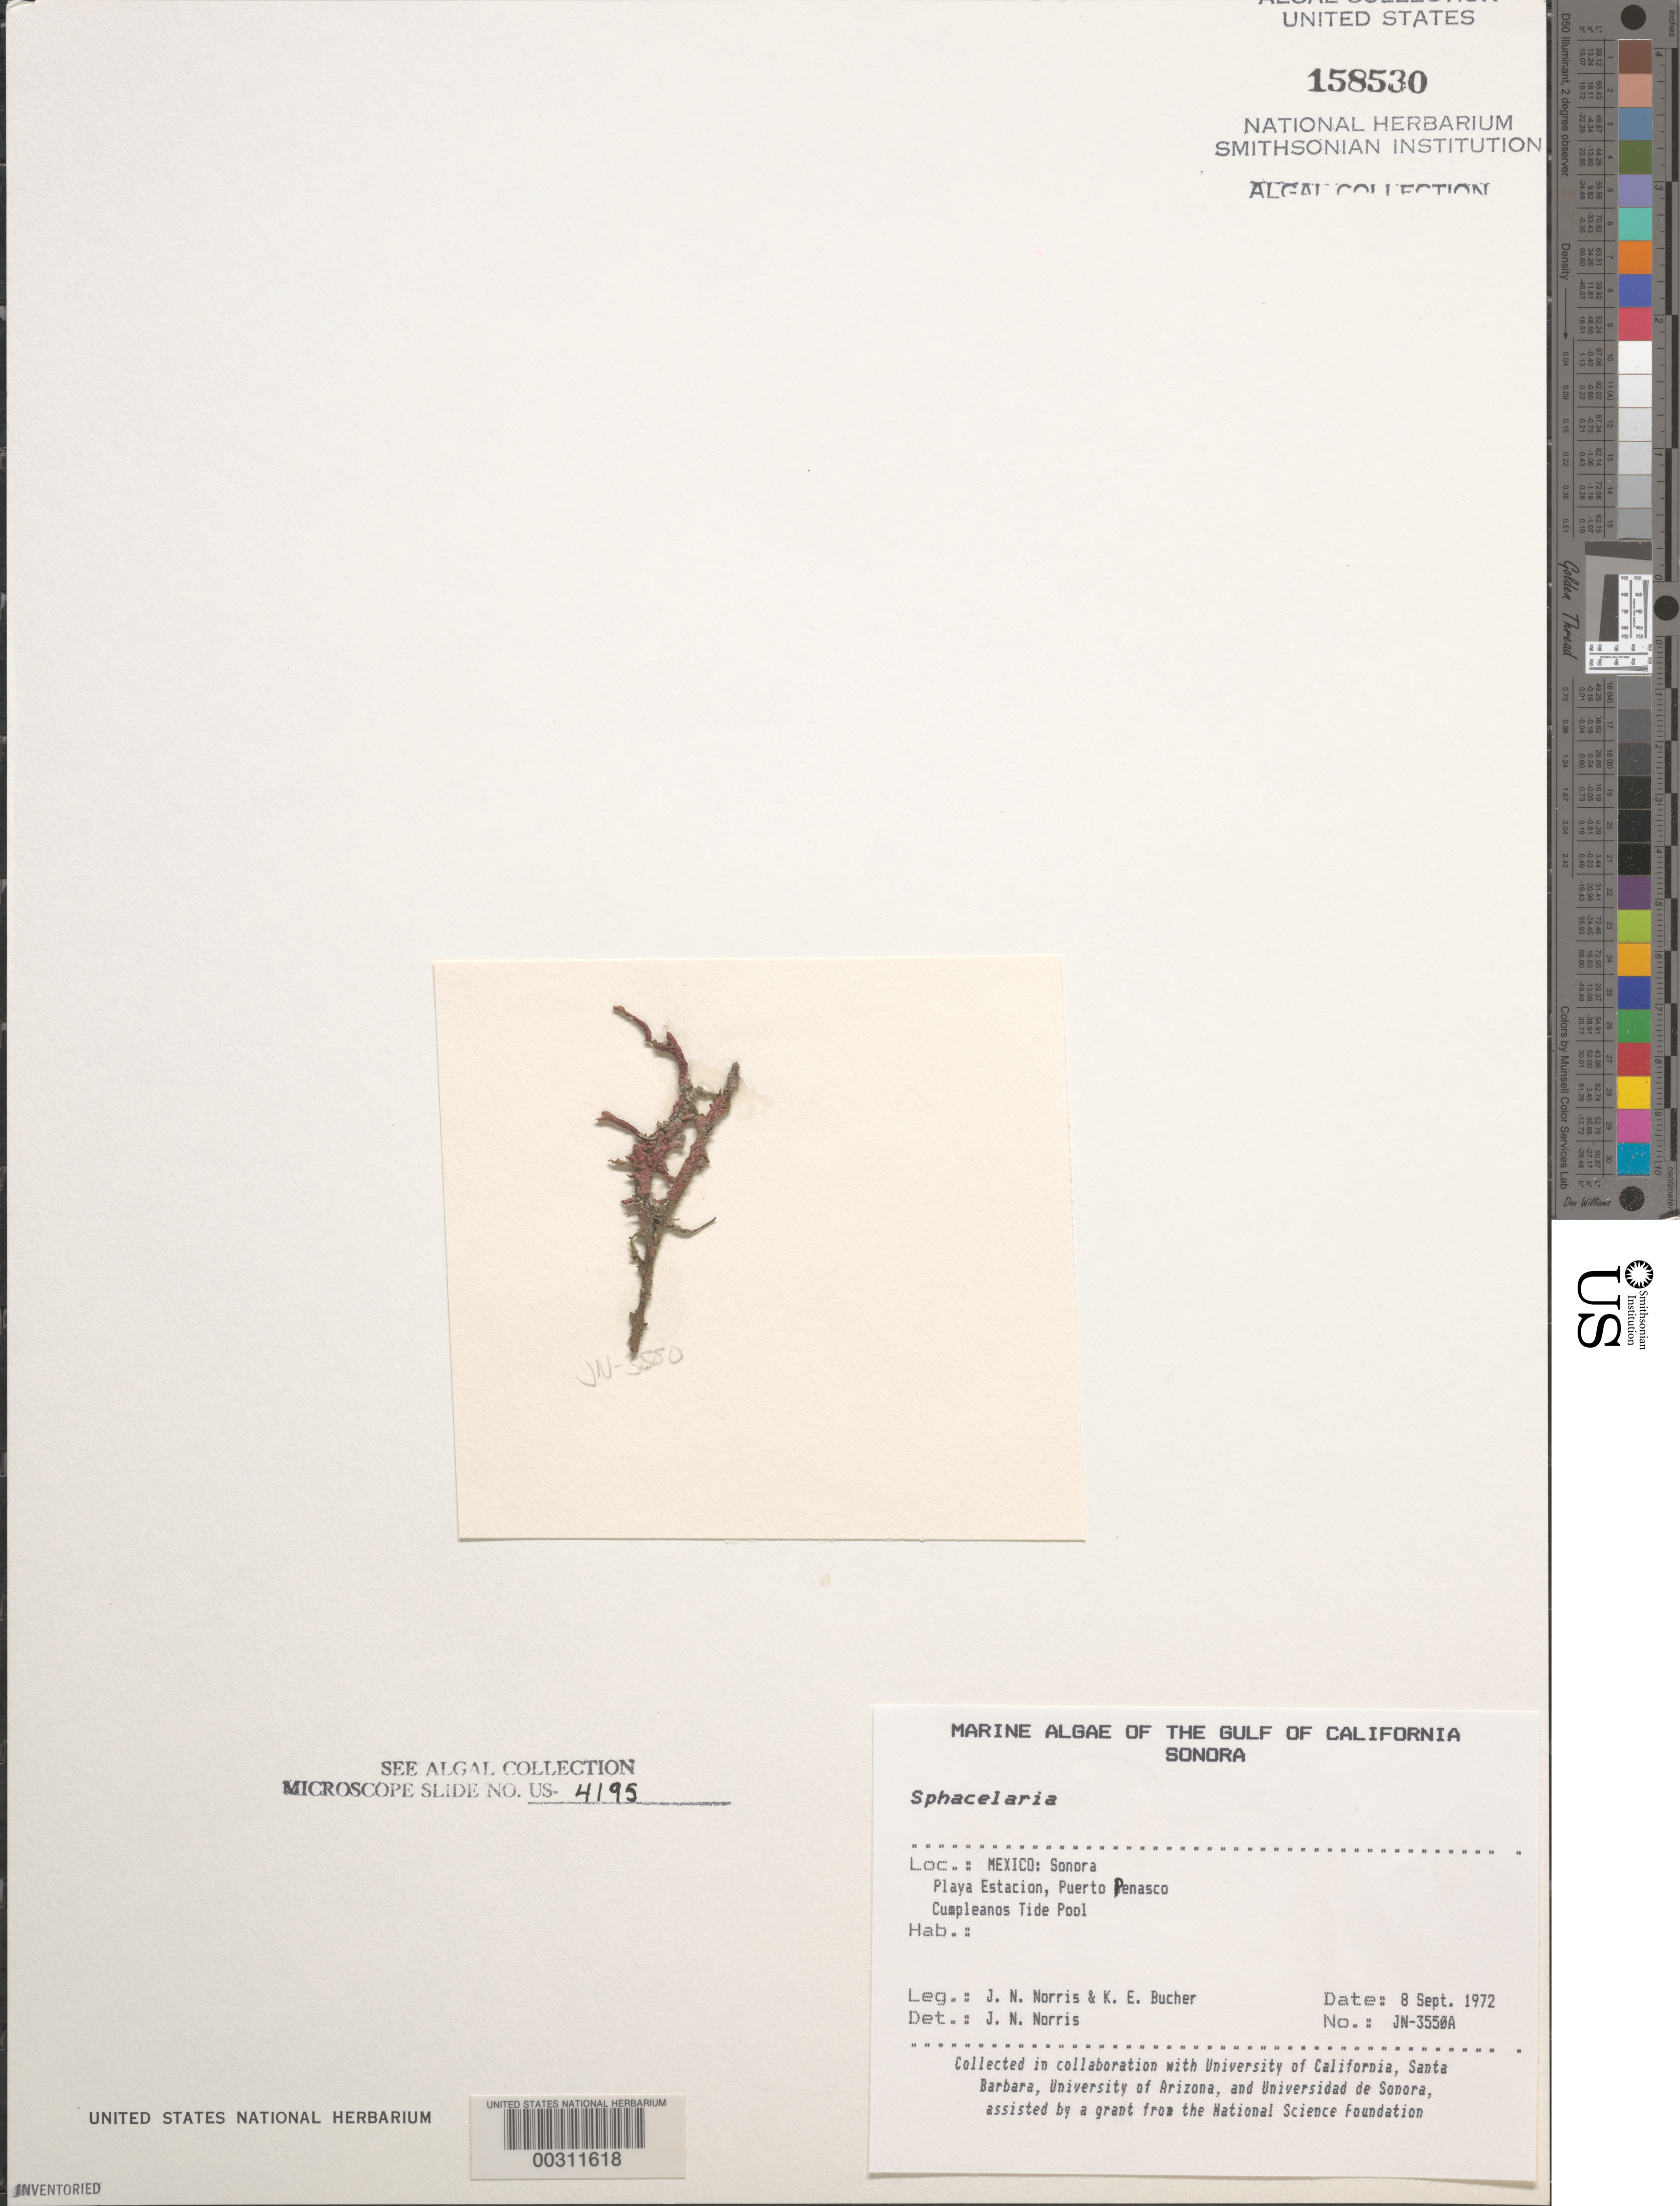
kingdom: Chromista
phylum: Ochrophyta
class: Phaeophyceae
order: Sphacelariales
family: Sphacelariaceae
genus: Sphacelaria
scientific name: Sphacelaria sp.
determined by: Norris, James N.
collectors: J. N. Norris & K. E. Bucher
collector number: JN-3550a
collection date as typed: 08 Sep 1972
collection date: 1972-09-08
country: Mexico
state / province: Sonora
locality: Playa Estacion, Puerto Penasco, Cumpleanos tide pool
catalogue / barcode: US 158530